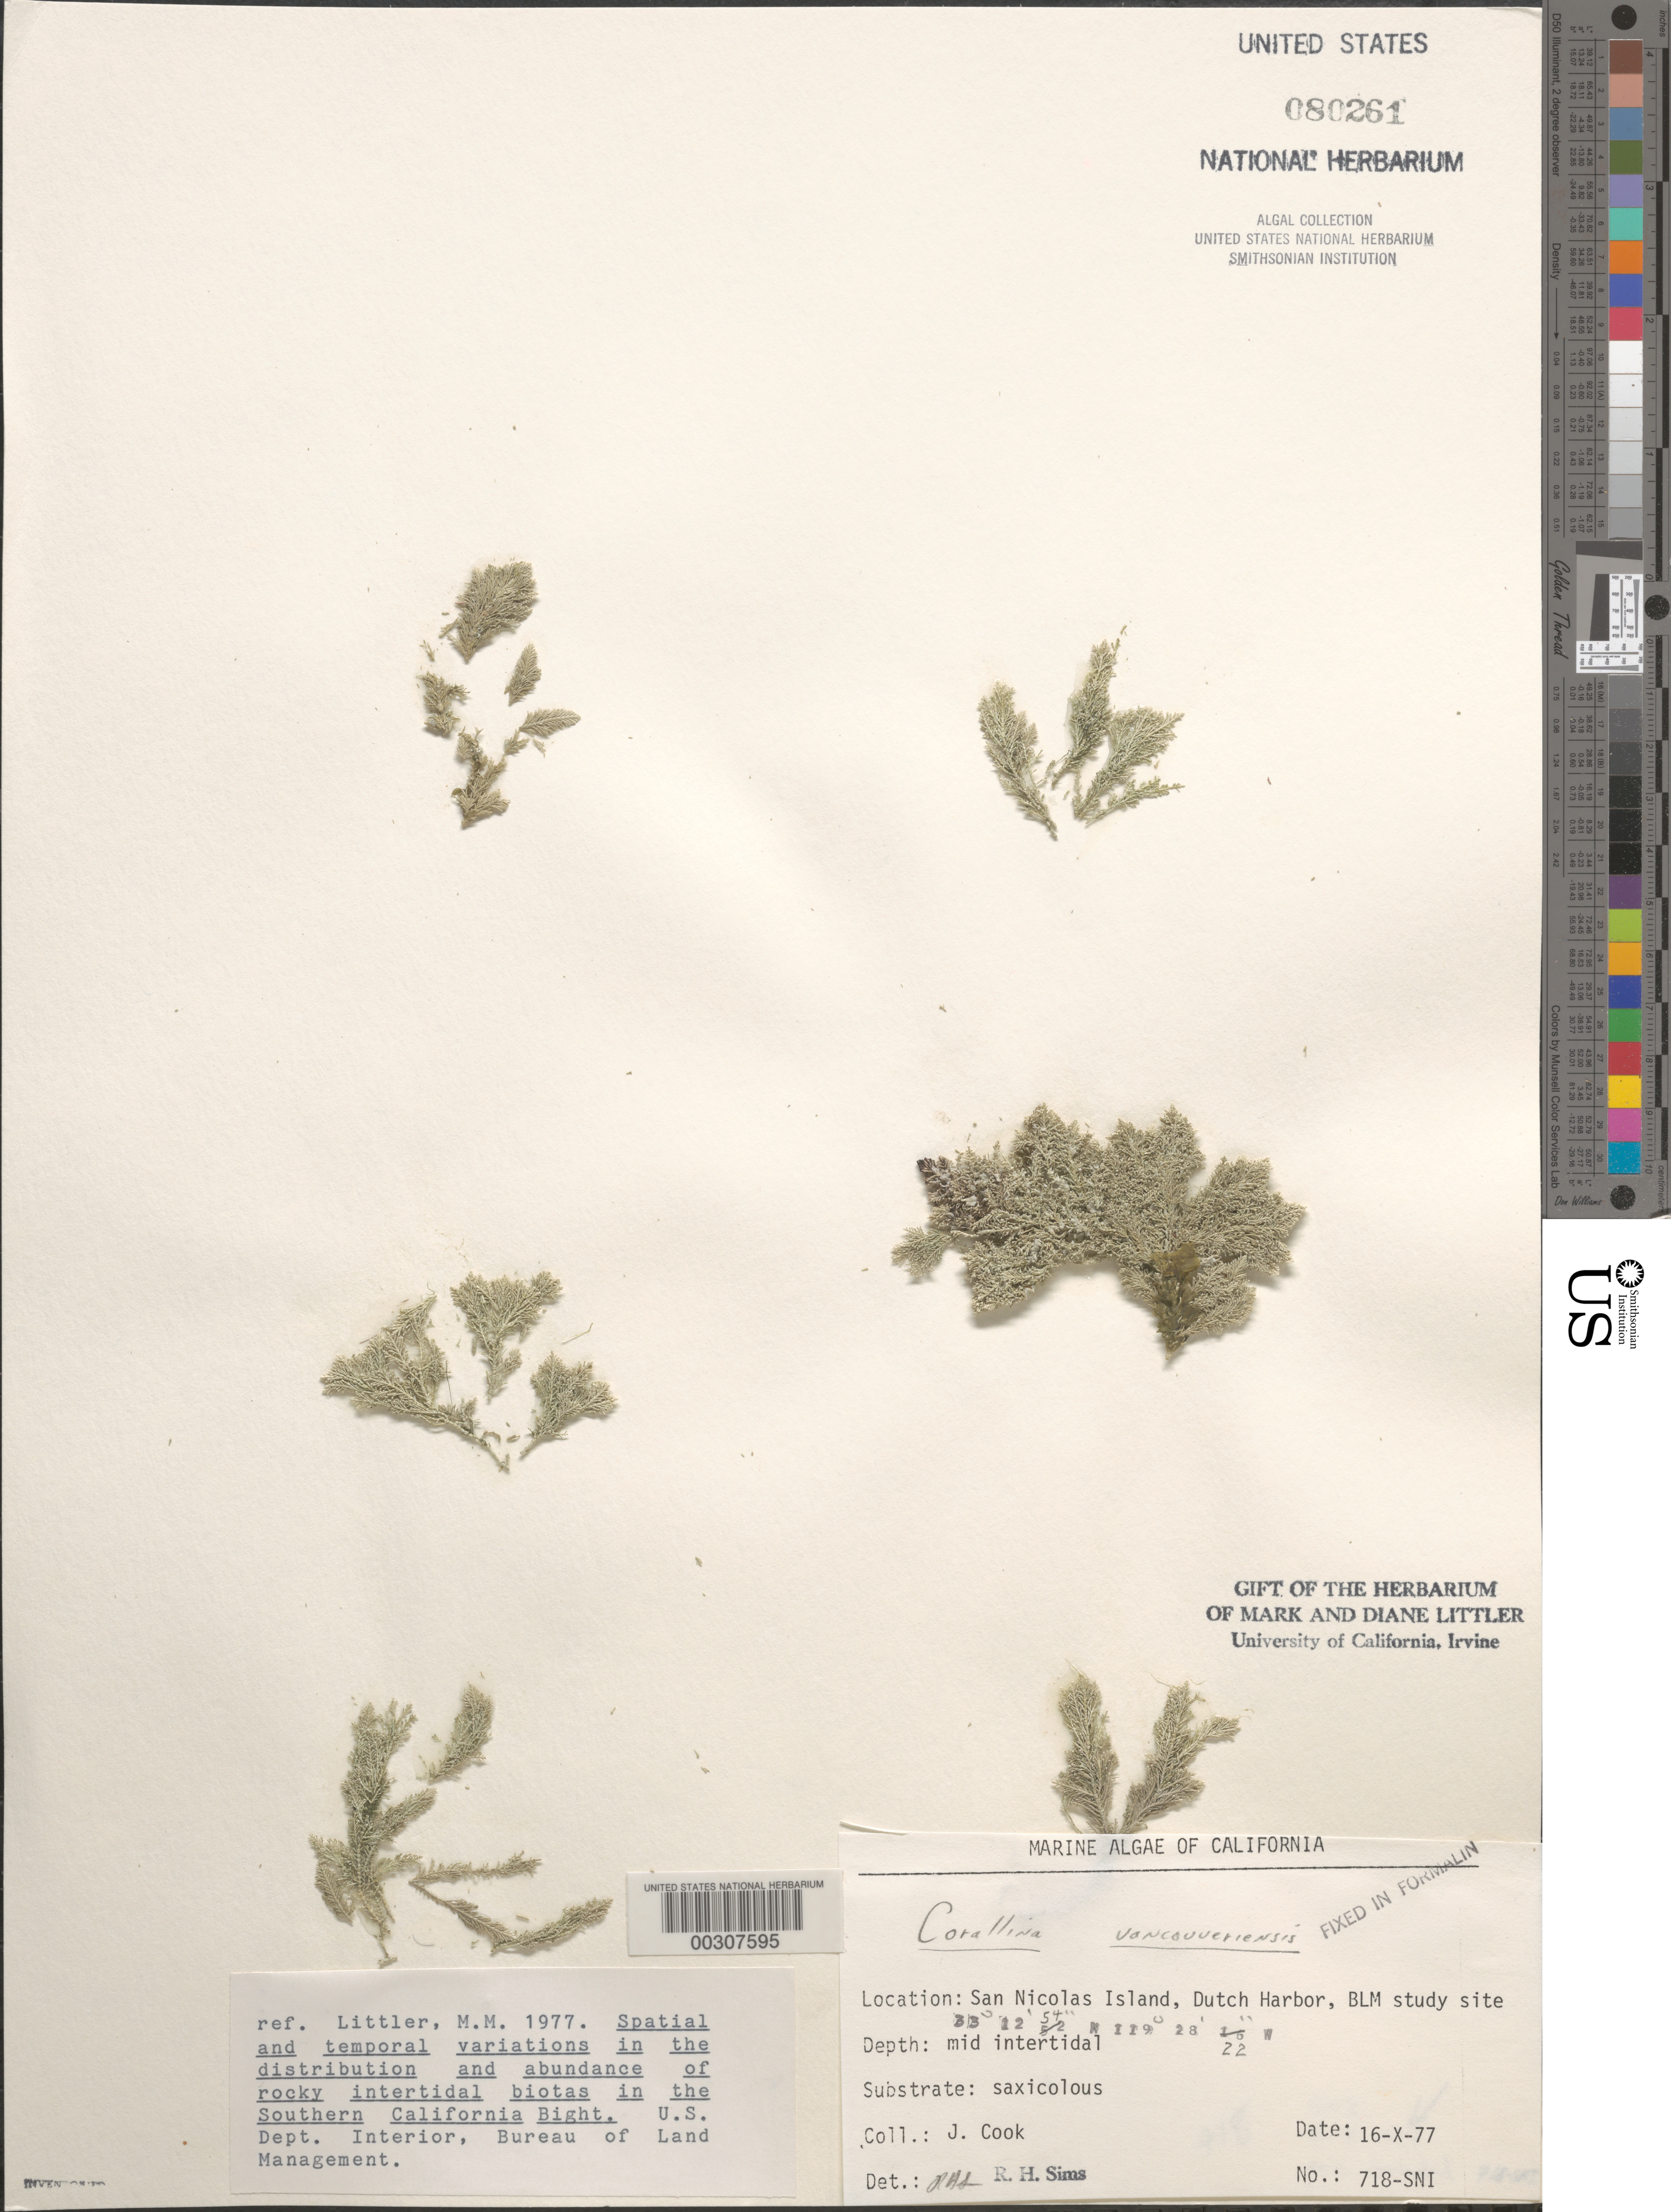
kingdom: Plantae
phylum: Rhodophyta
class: Florideophyceae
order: Corallinales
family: Corallinaceae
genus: Corallina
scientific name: Corallina vancouveriensis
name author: Yendo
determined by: Sims, Robert H.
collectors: J. Cook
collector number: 718-sni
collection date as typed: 16 Oct 1977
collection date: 1977-10-16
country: United States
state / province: California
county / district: Ventura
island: San Nicolas Island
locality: Dutch Harbor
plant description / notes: BLM-SOCALBIGHT Rocky Intertidal Survey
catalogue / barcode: US 80261